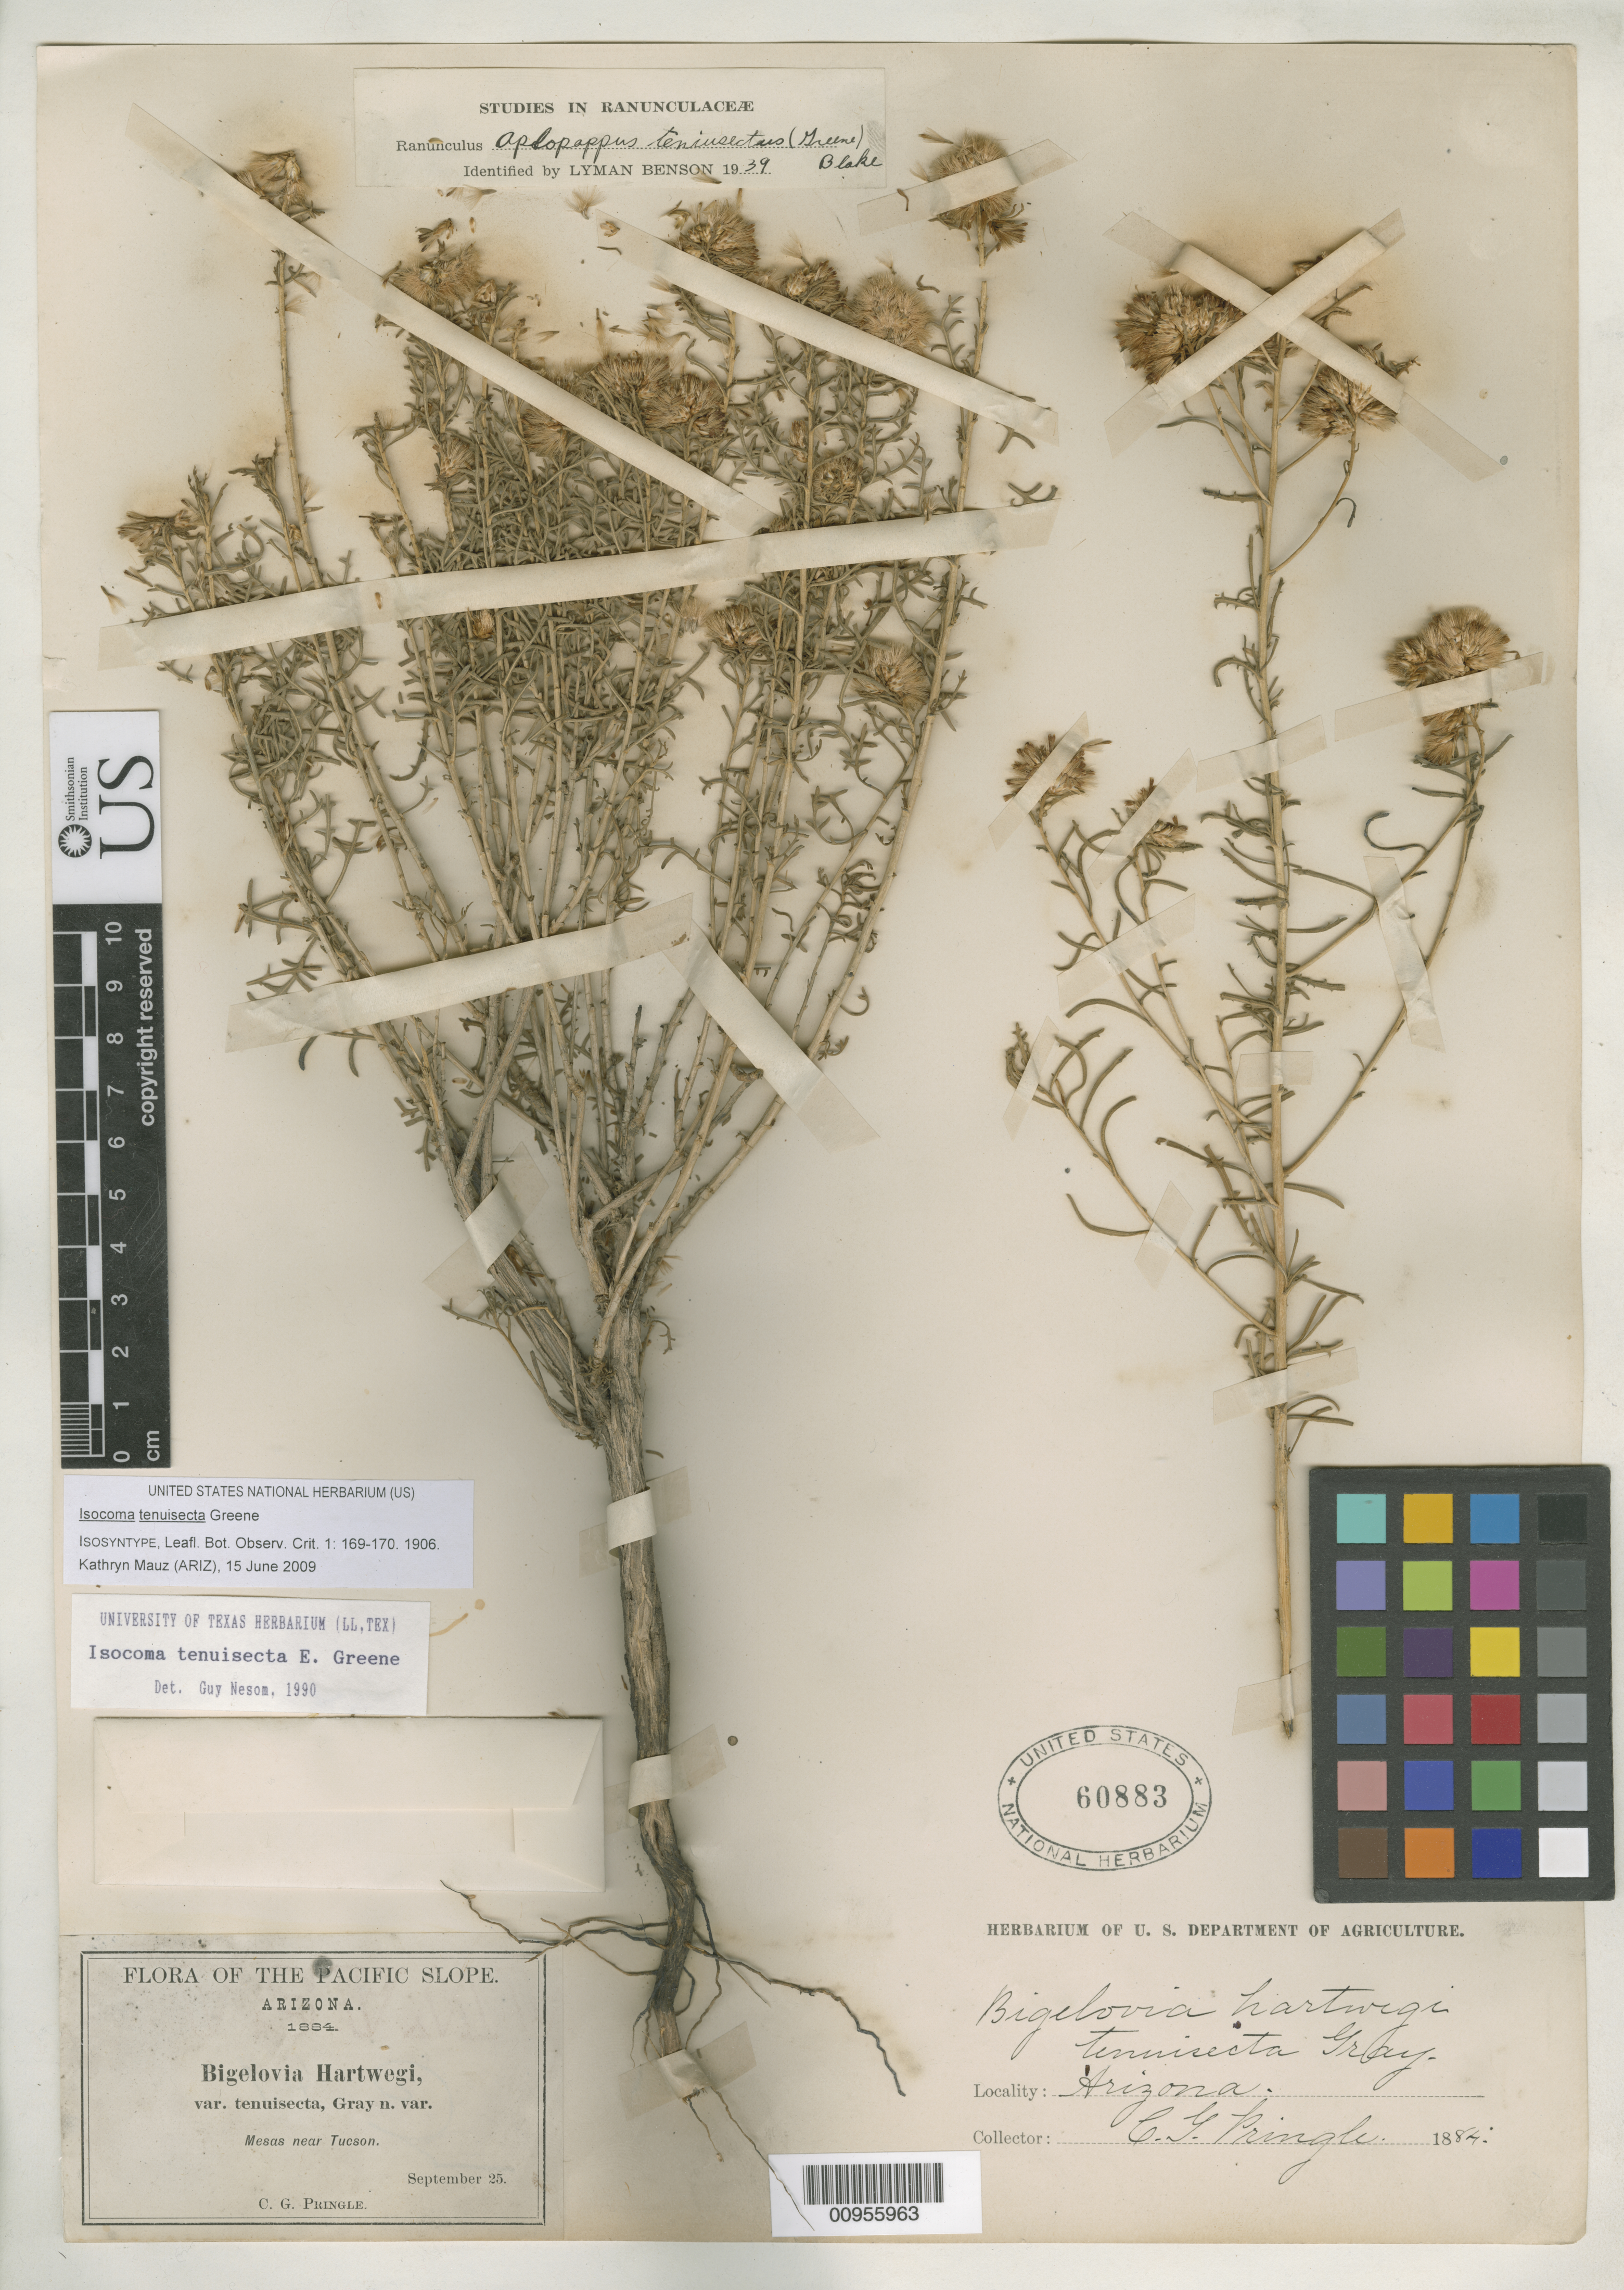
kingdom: Plantae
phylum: Tracheophyta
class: Magnoliopsida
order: Asterales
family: Asteraceae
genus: Isocoma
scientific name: Isocoma tenuisecta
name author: Greene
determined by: Mauz, Kathryn, (ARIZ)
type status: Isosyntype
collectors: C. G. Pringle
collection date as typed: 25 Sep 1884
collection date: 1884-09-25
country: United States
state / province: Arizona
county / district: Pima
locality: Mesas near Tucson.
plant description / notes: Lectotype collection is Smart s.n. as designated by L. Benson, Amer. J. Bot. 27: 189 (1940).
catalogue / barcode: US 60883